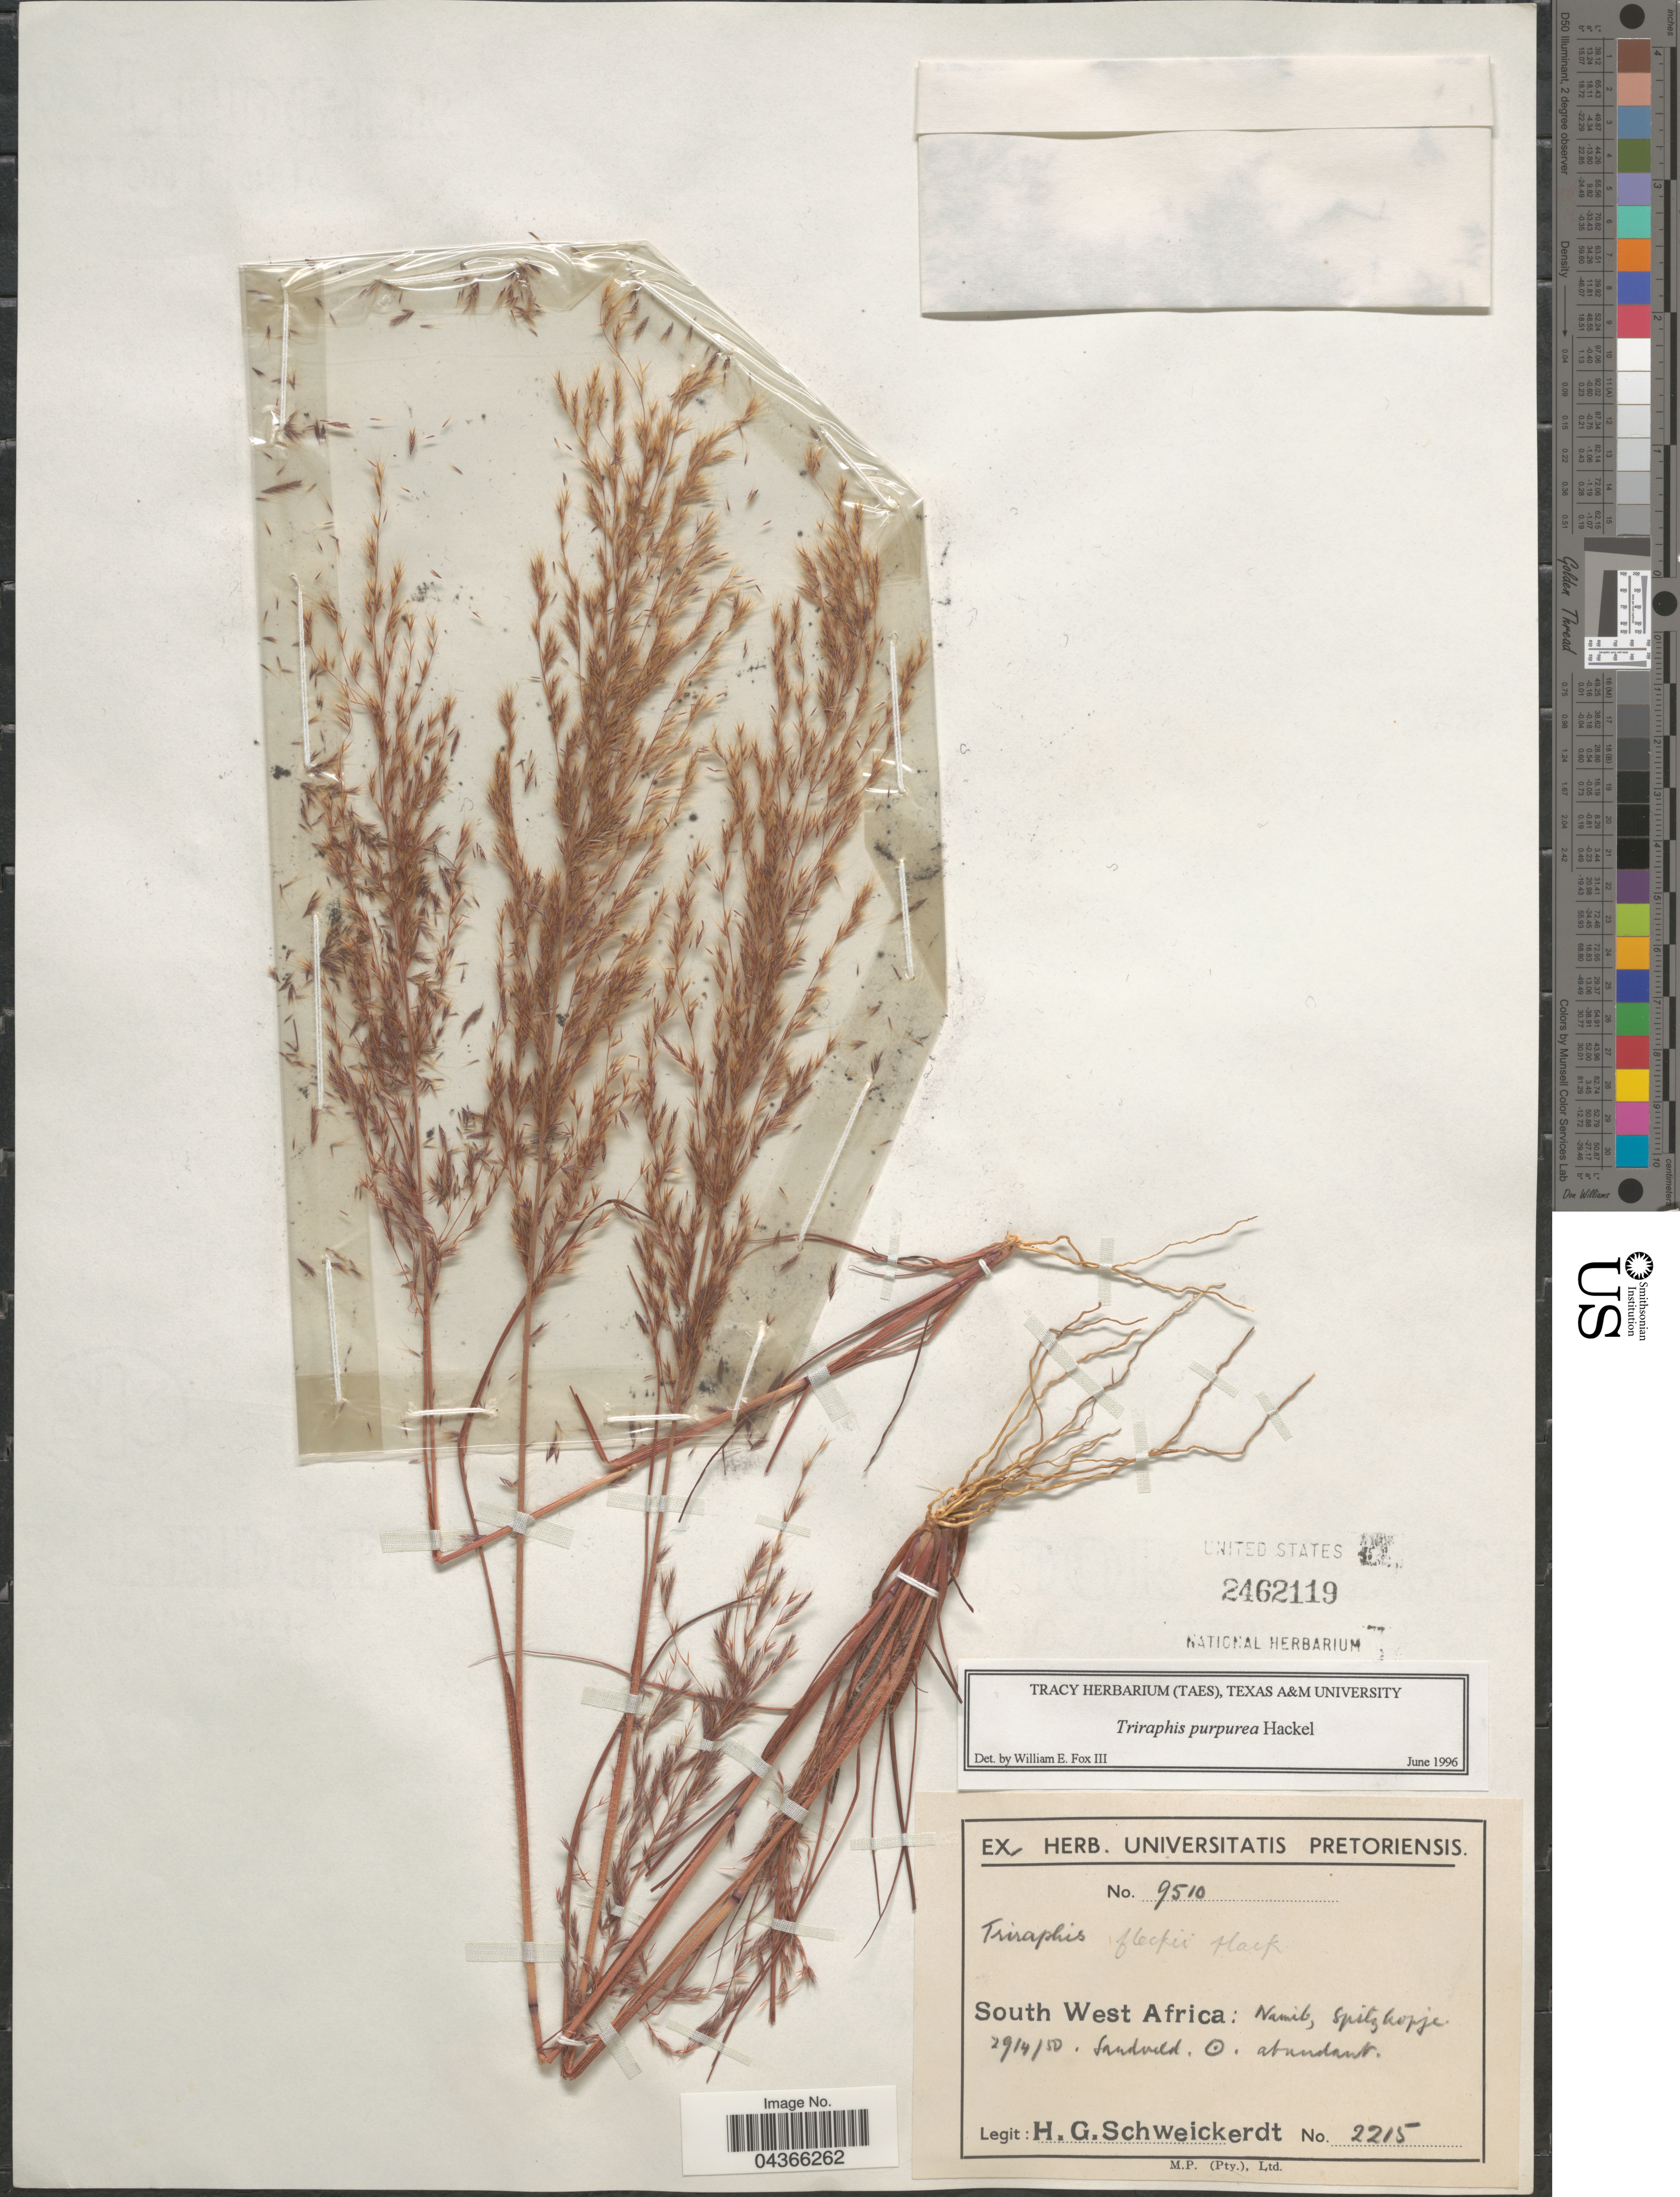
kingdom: Plantae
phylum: Tracheophyta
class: Liliopsida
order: Poales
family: Poaceae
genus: Triraphis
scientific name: Triraphis purpurea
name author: Hack.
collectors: H. Schweickerdt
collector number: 2215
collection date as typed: Transcribed d/m/y: 29/4/50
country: Namibia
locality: South West Africa: Namib, Spitzkopje.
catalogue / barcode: US 2462119